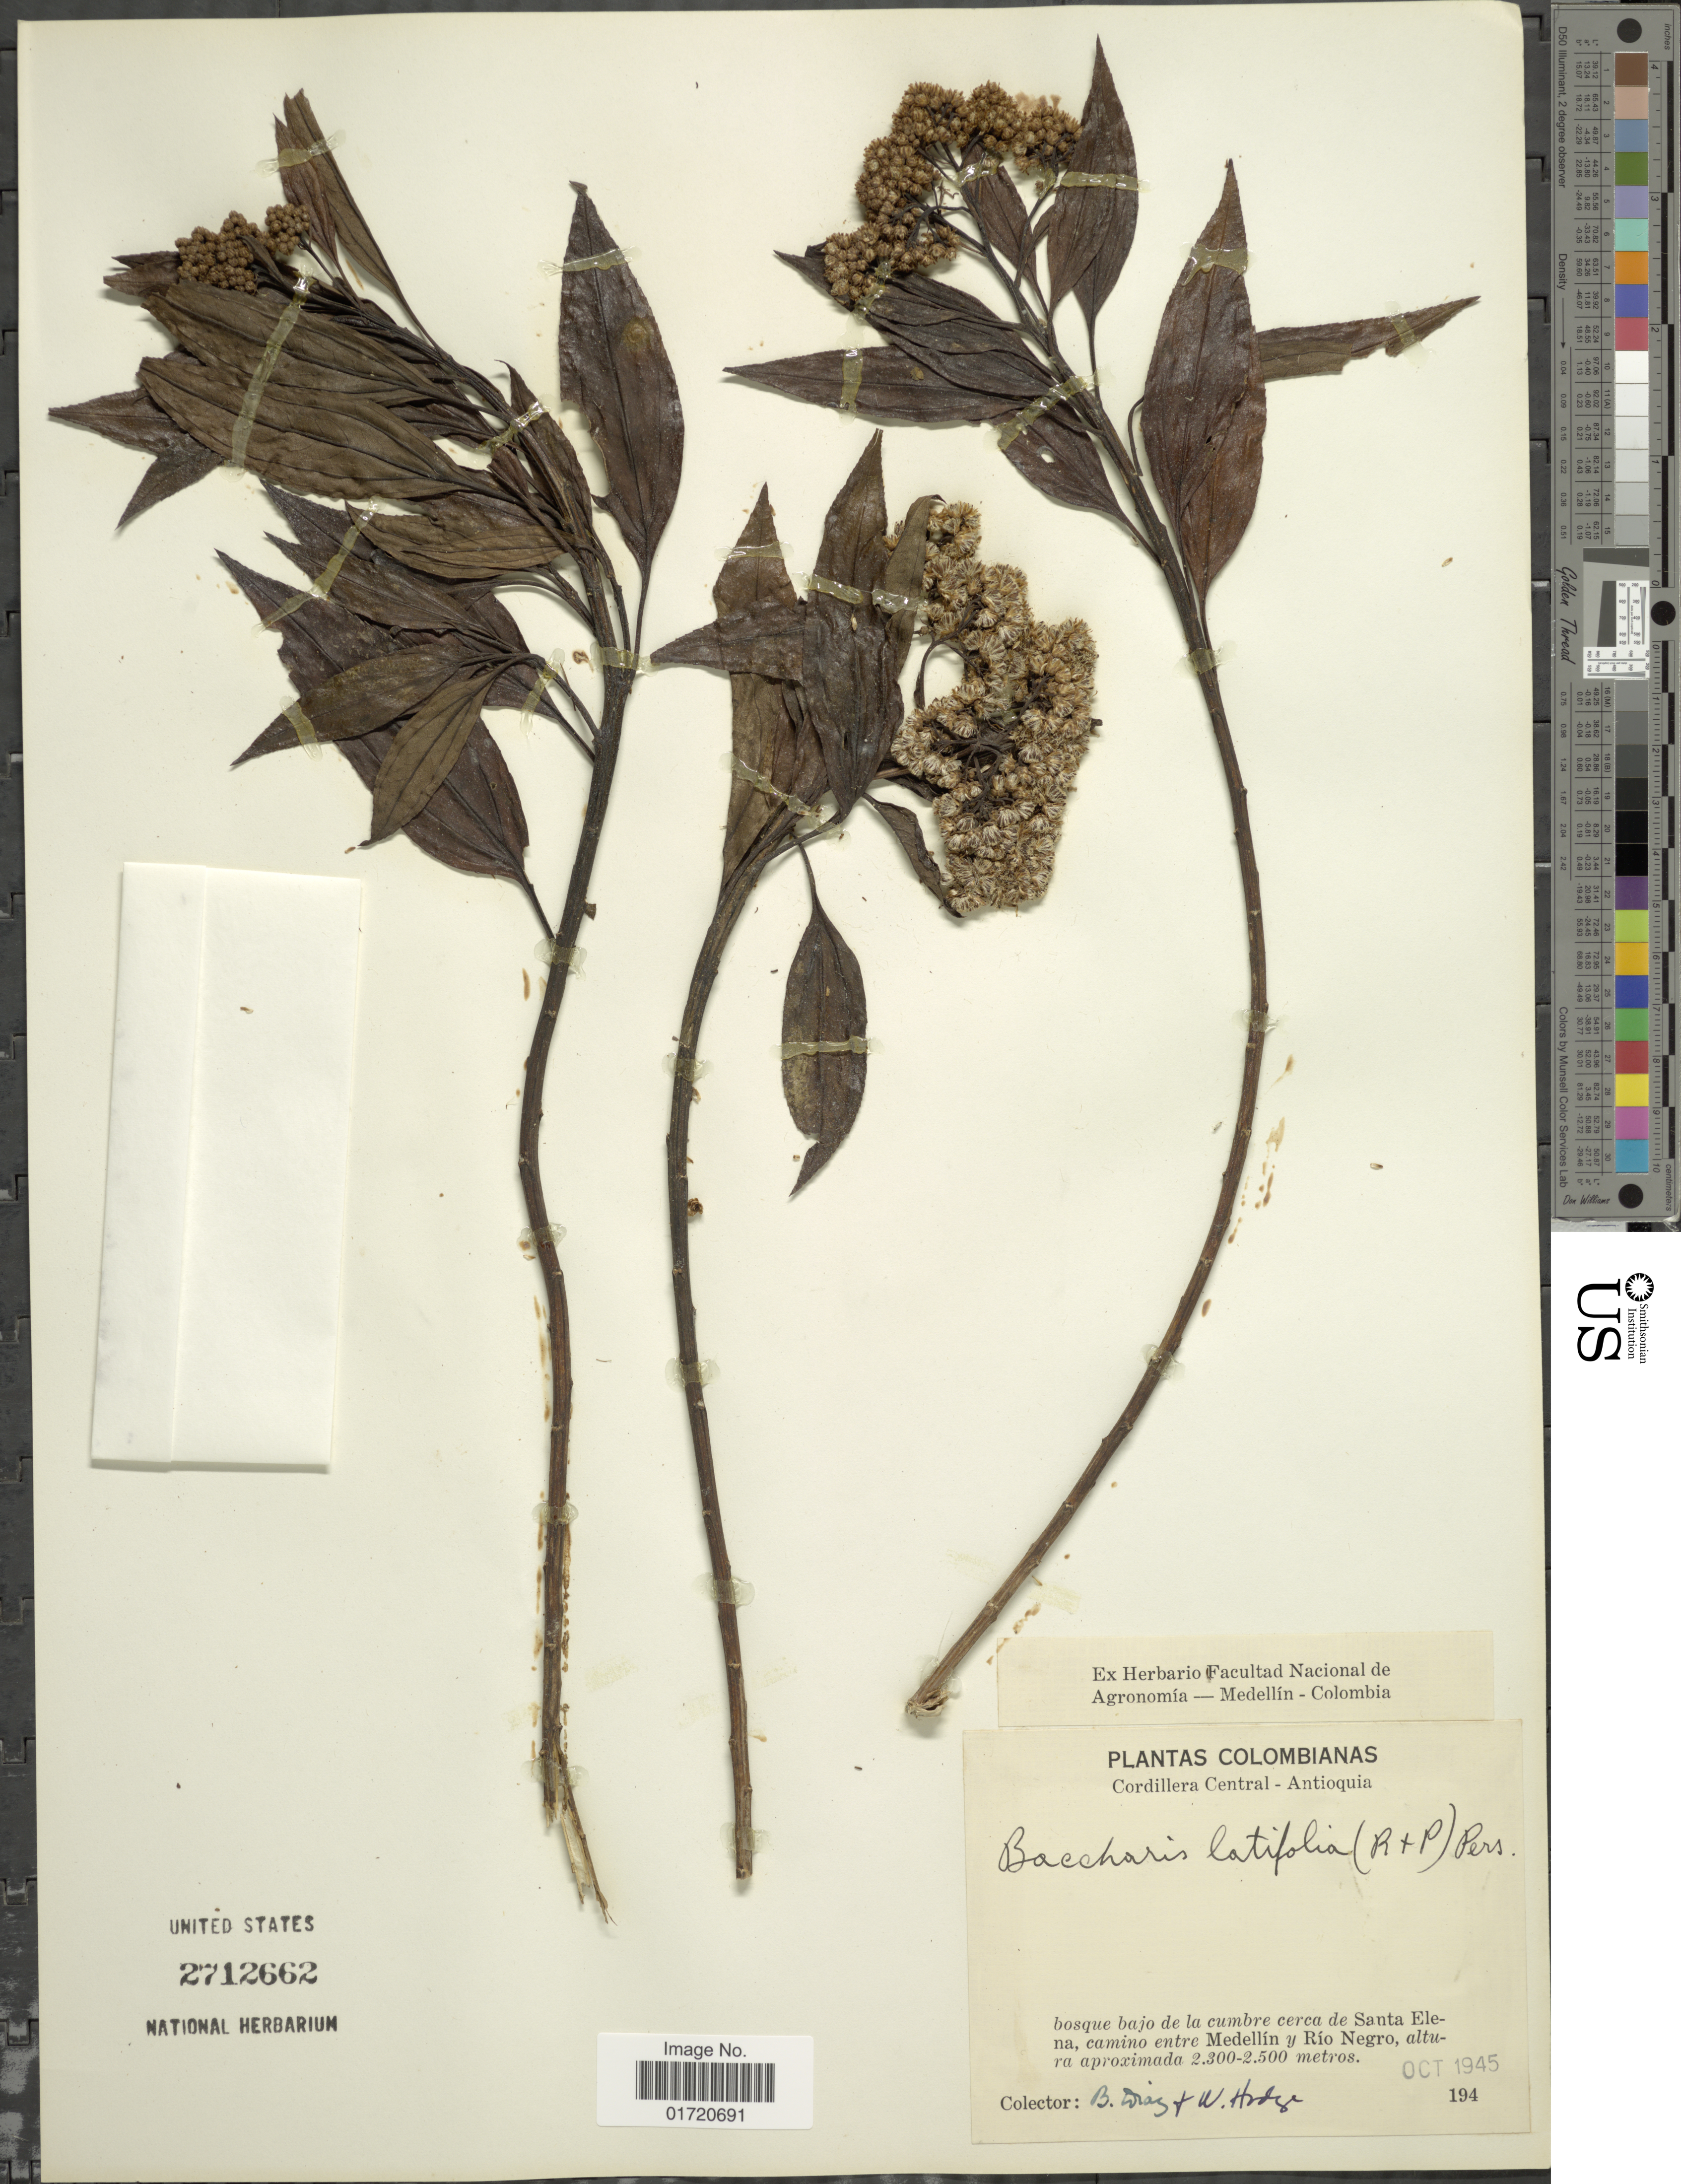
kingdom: Plantae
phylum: Tracheophyta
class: Magnoliopsida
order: Asterales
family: Asteraceae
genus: Baccharis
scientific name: Baccharis latifolia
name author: (Ruiz & Pav.) Pers.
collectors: B. Diaz & W. Hodge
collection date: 1945-10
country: Colombia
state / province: Antioquia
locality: Cordillera Central, cerca de Santa Elena, camino entre Medellin y Rio Negro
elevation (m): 2300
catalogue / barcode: US 2712662